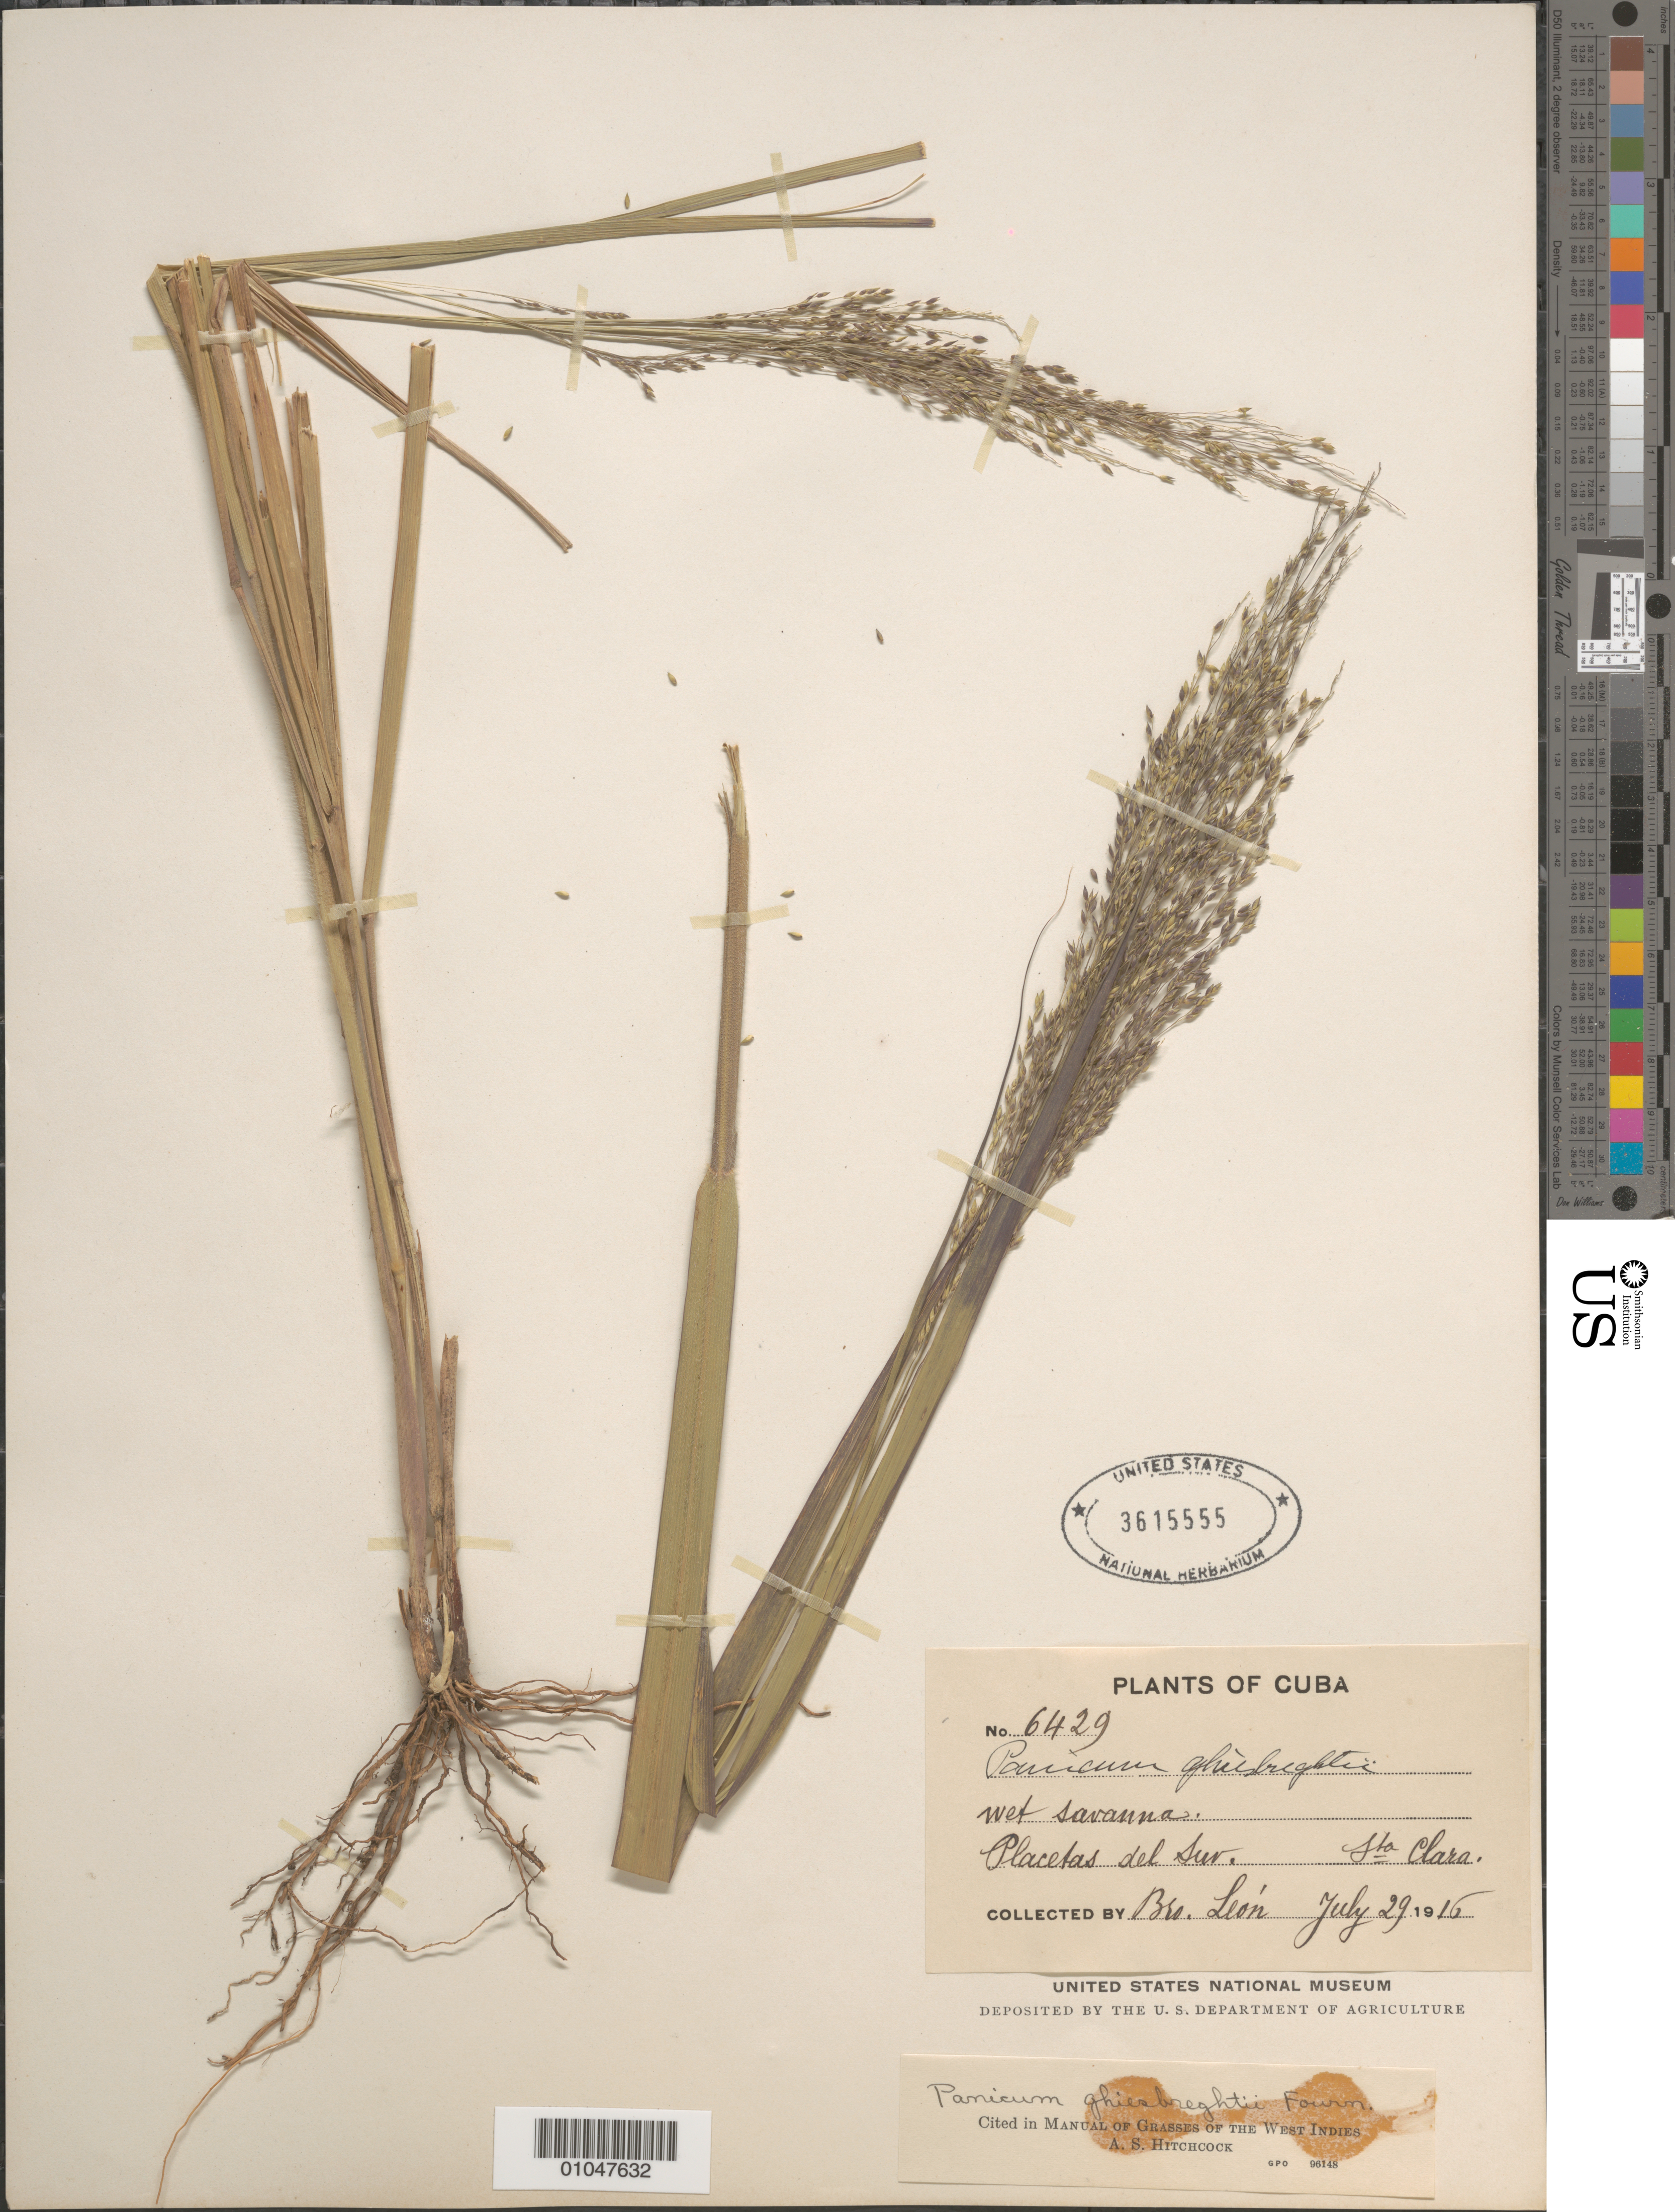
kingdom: Plantae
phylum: Tracheophyta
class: Liliopsida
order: Poales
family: Poaceae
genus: Panicum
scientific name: Panicum ghiesbreghtii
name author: E. Fourn.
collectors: Bro. León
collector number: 6429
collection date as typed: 29 Jul 1916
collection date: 1916-07-29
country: Cuba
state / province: Villa Clara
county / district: Santa Clara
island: Cuba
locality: Placetas del Sur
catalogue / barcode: US 3615555